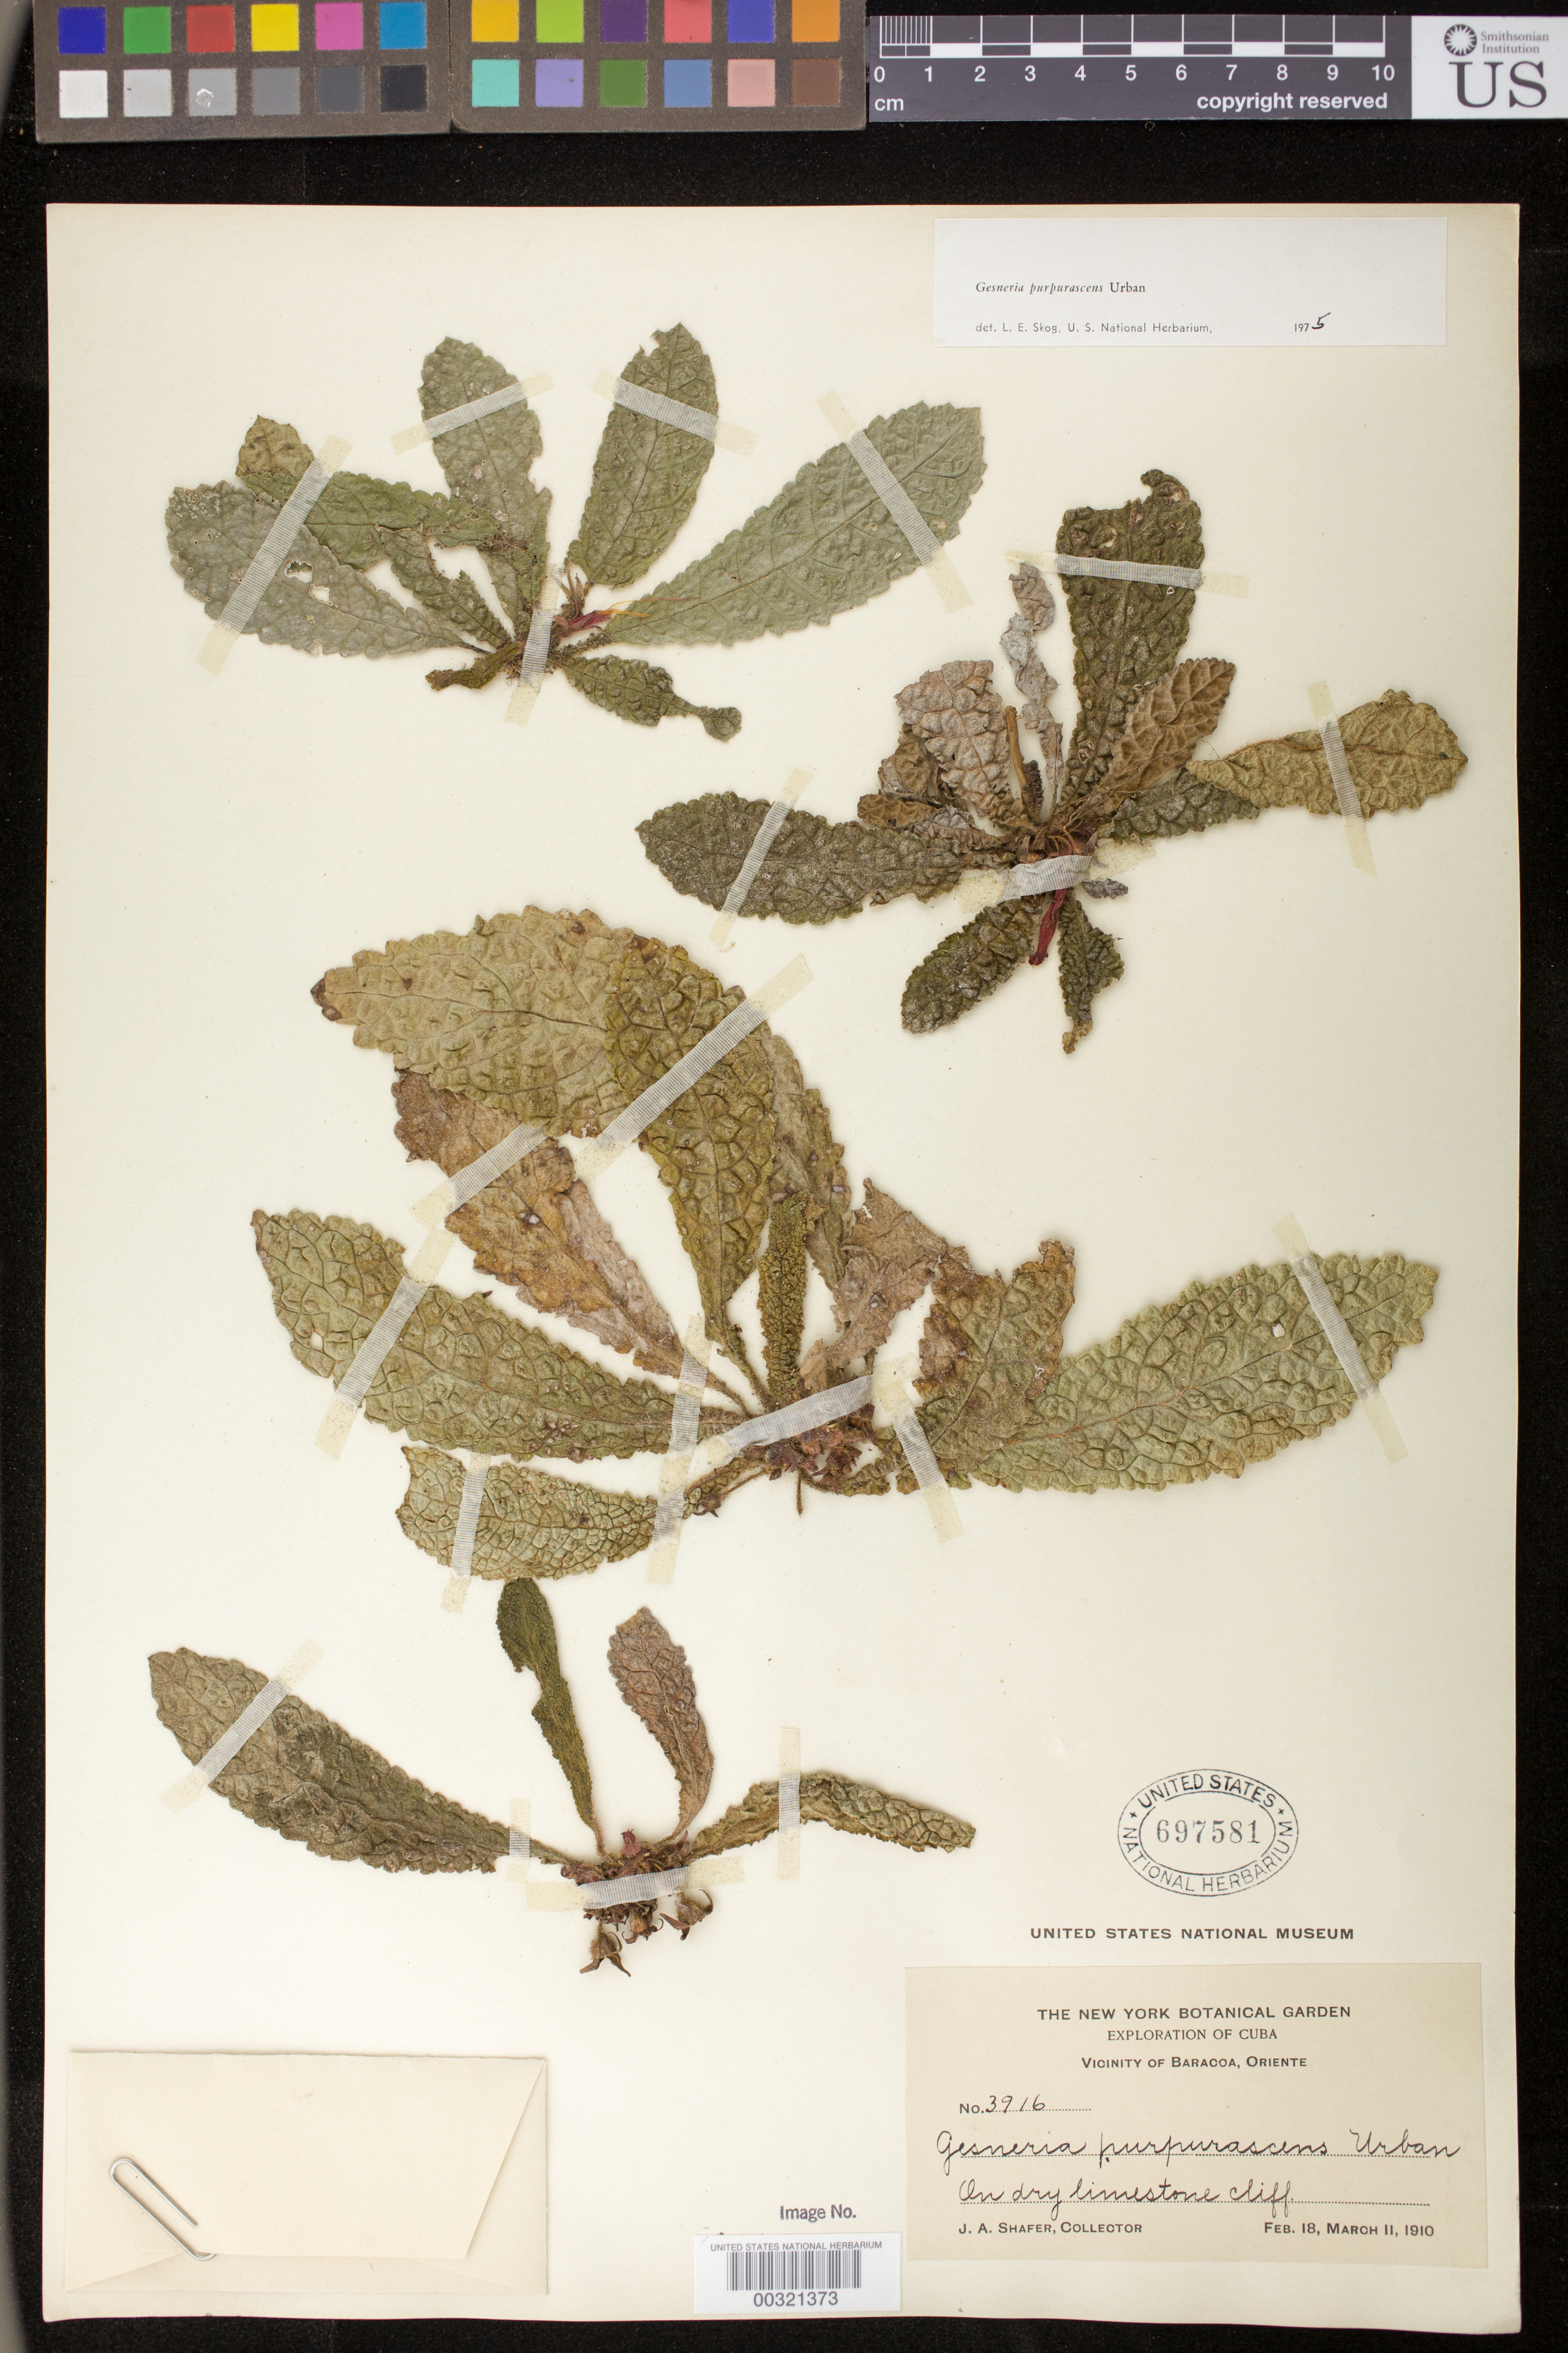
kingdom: Plantae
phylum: Tracheophyta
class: Magnoliopsida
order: Lamiales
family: Gesneriaceae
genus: Gesneria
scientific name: Gesneria purpurascens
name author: Urb.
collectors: J. A. Shafer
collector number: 3916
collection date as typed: Feb 1910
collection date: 1910-02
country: Cuba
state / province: Oriente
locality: Vicinity of Baracoa, back of town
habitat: On dry limestone cliff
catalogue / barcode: US 697581